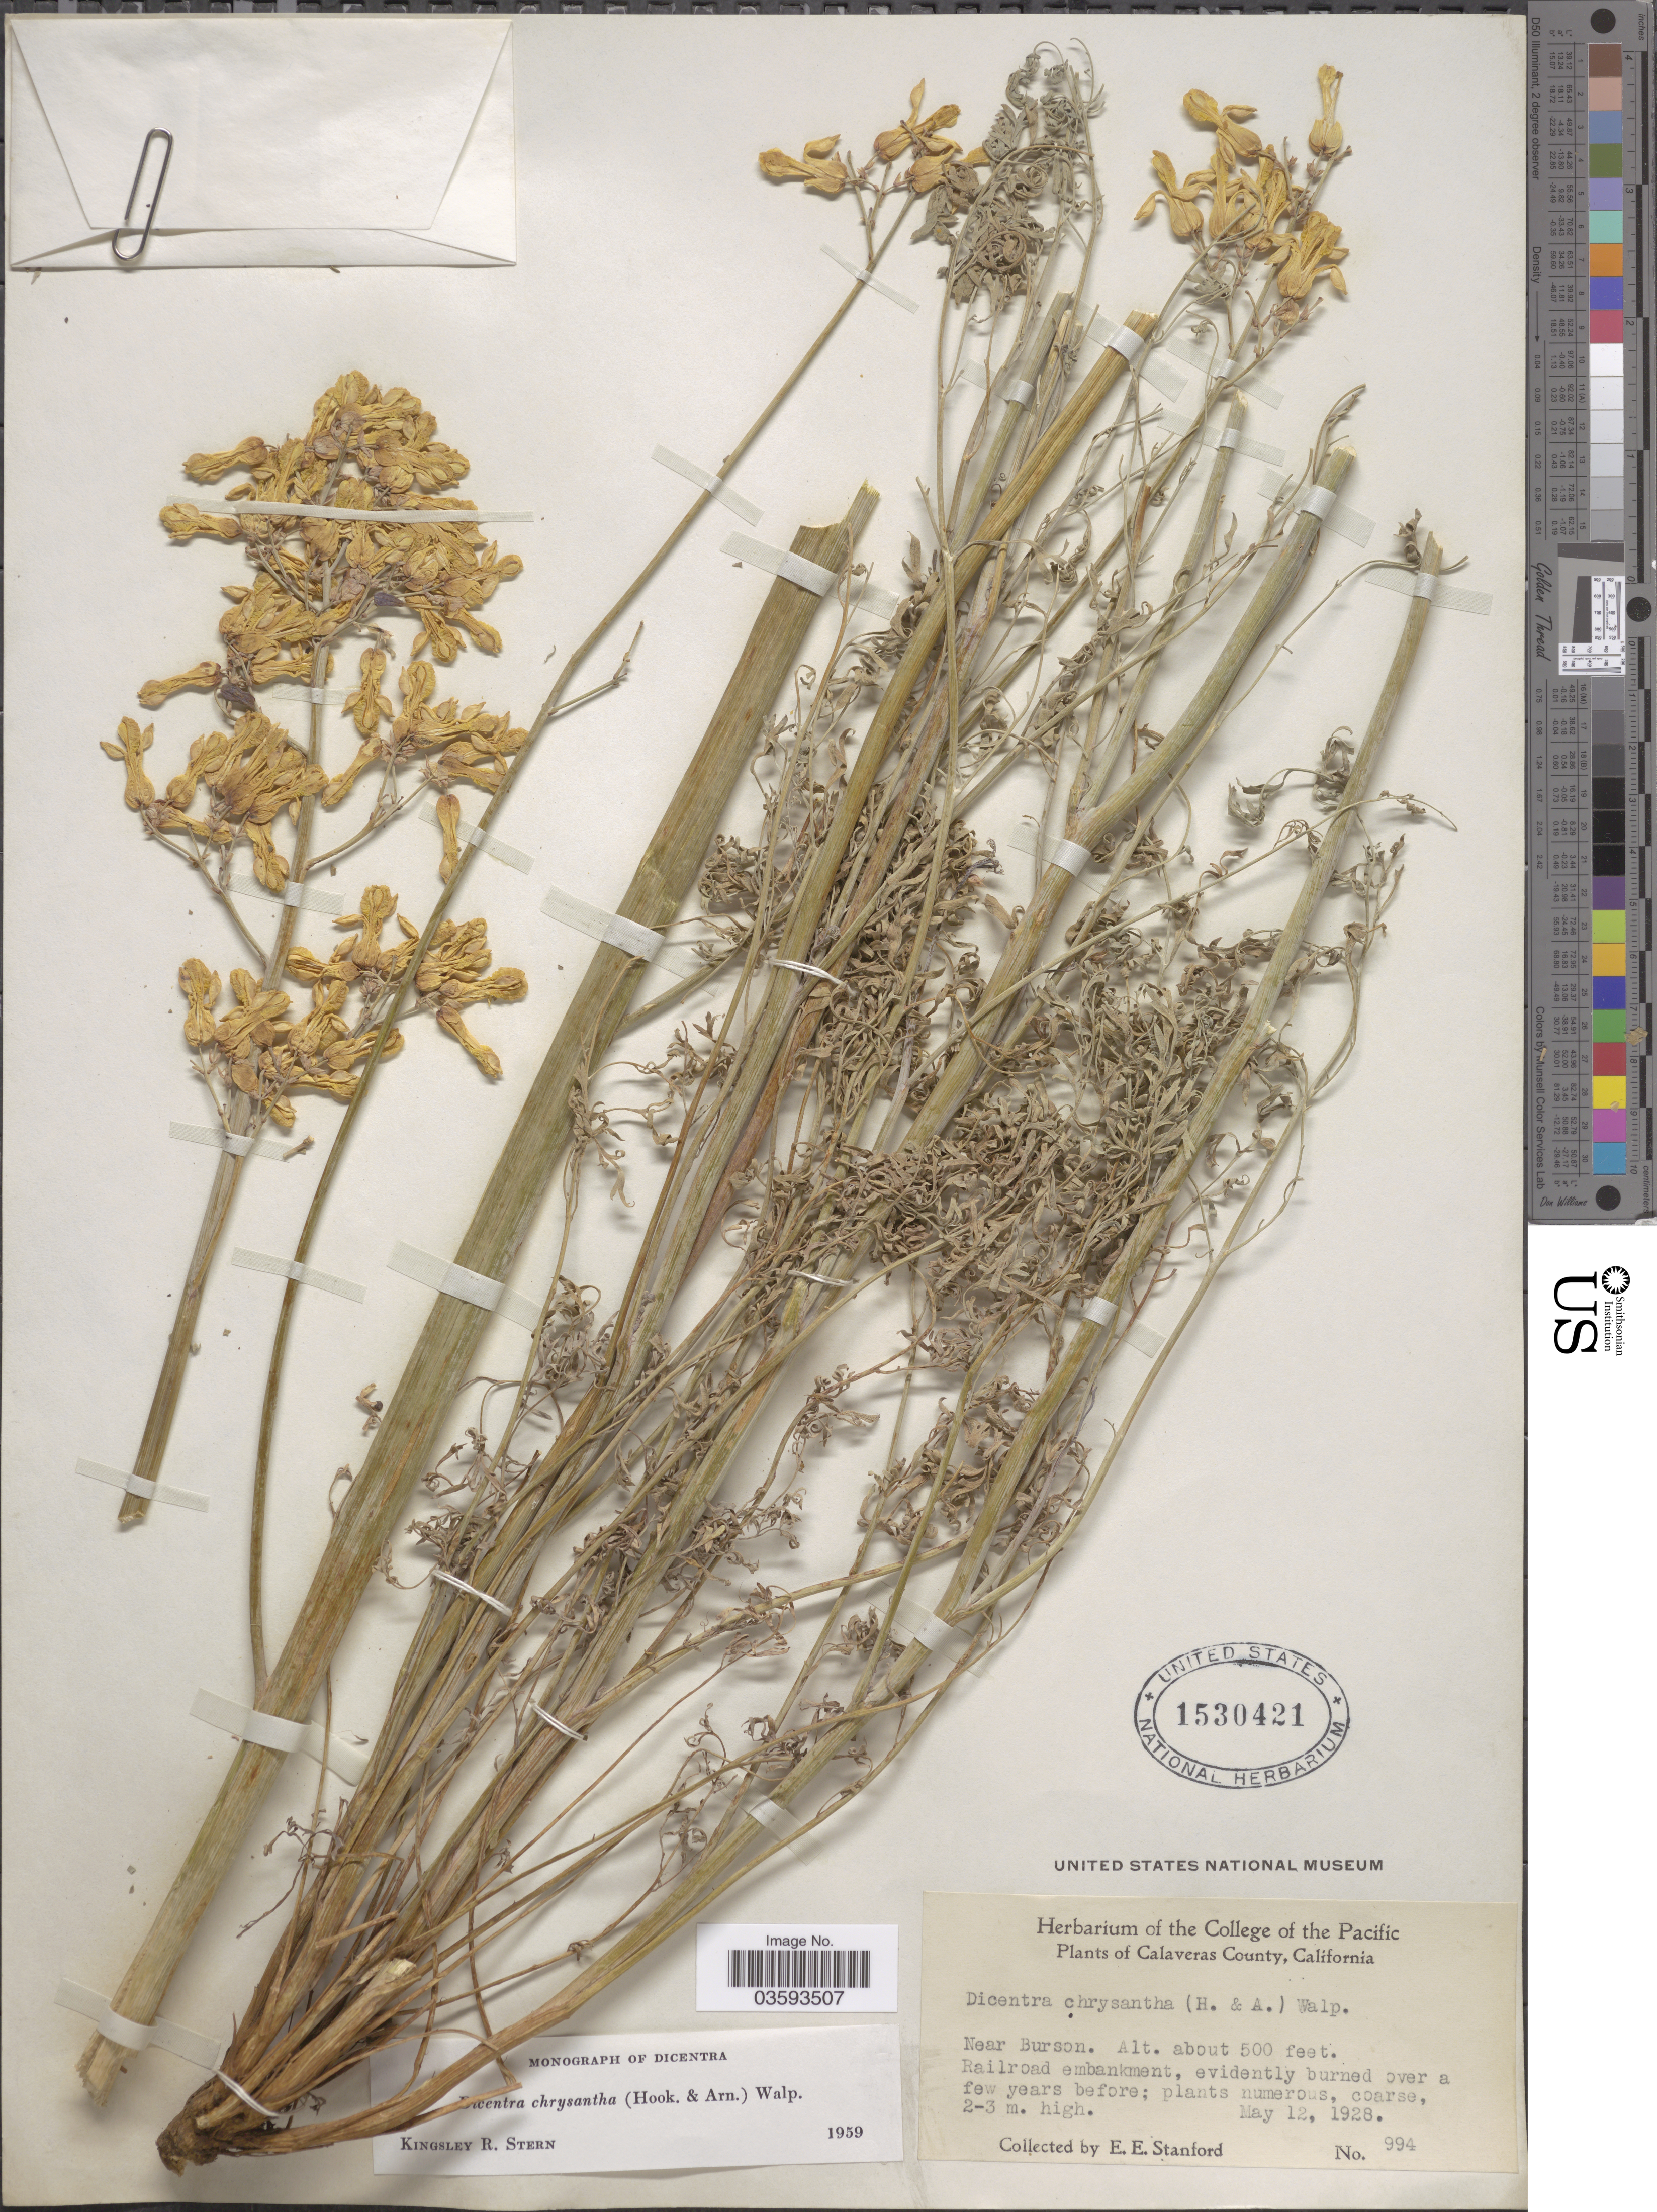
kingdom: Plantae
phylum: Tracheophyta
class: Magnoliopsida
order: Ranunculales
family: Papaveraceae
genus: Ehrendorferia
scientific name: Ehrendorferia chrysantha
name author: (Hook. & Arn.) Rylander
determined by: Strong, M. T., (US), Smithsonian Institution - National Museum of Natural History (UNITED STATES)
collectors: E. Stanford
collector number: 994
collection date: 1928-05-12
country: United States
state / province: California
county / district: Calaveras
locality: Calaveras County. Near Burson. Railroad embankment.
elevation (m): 152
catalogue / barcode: US 1530421